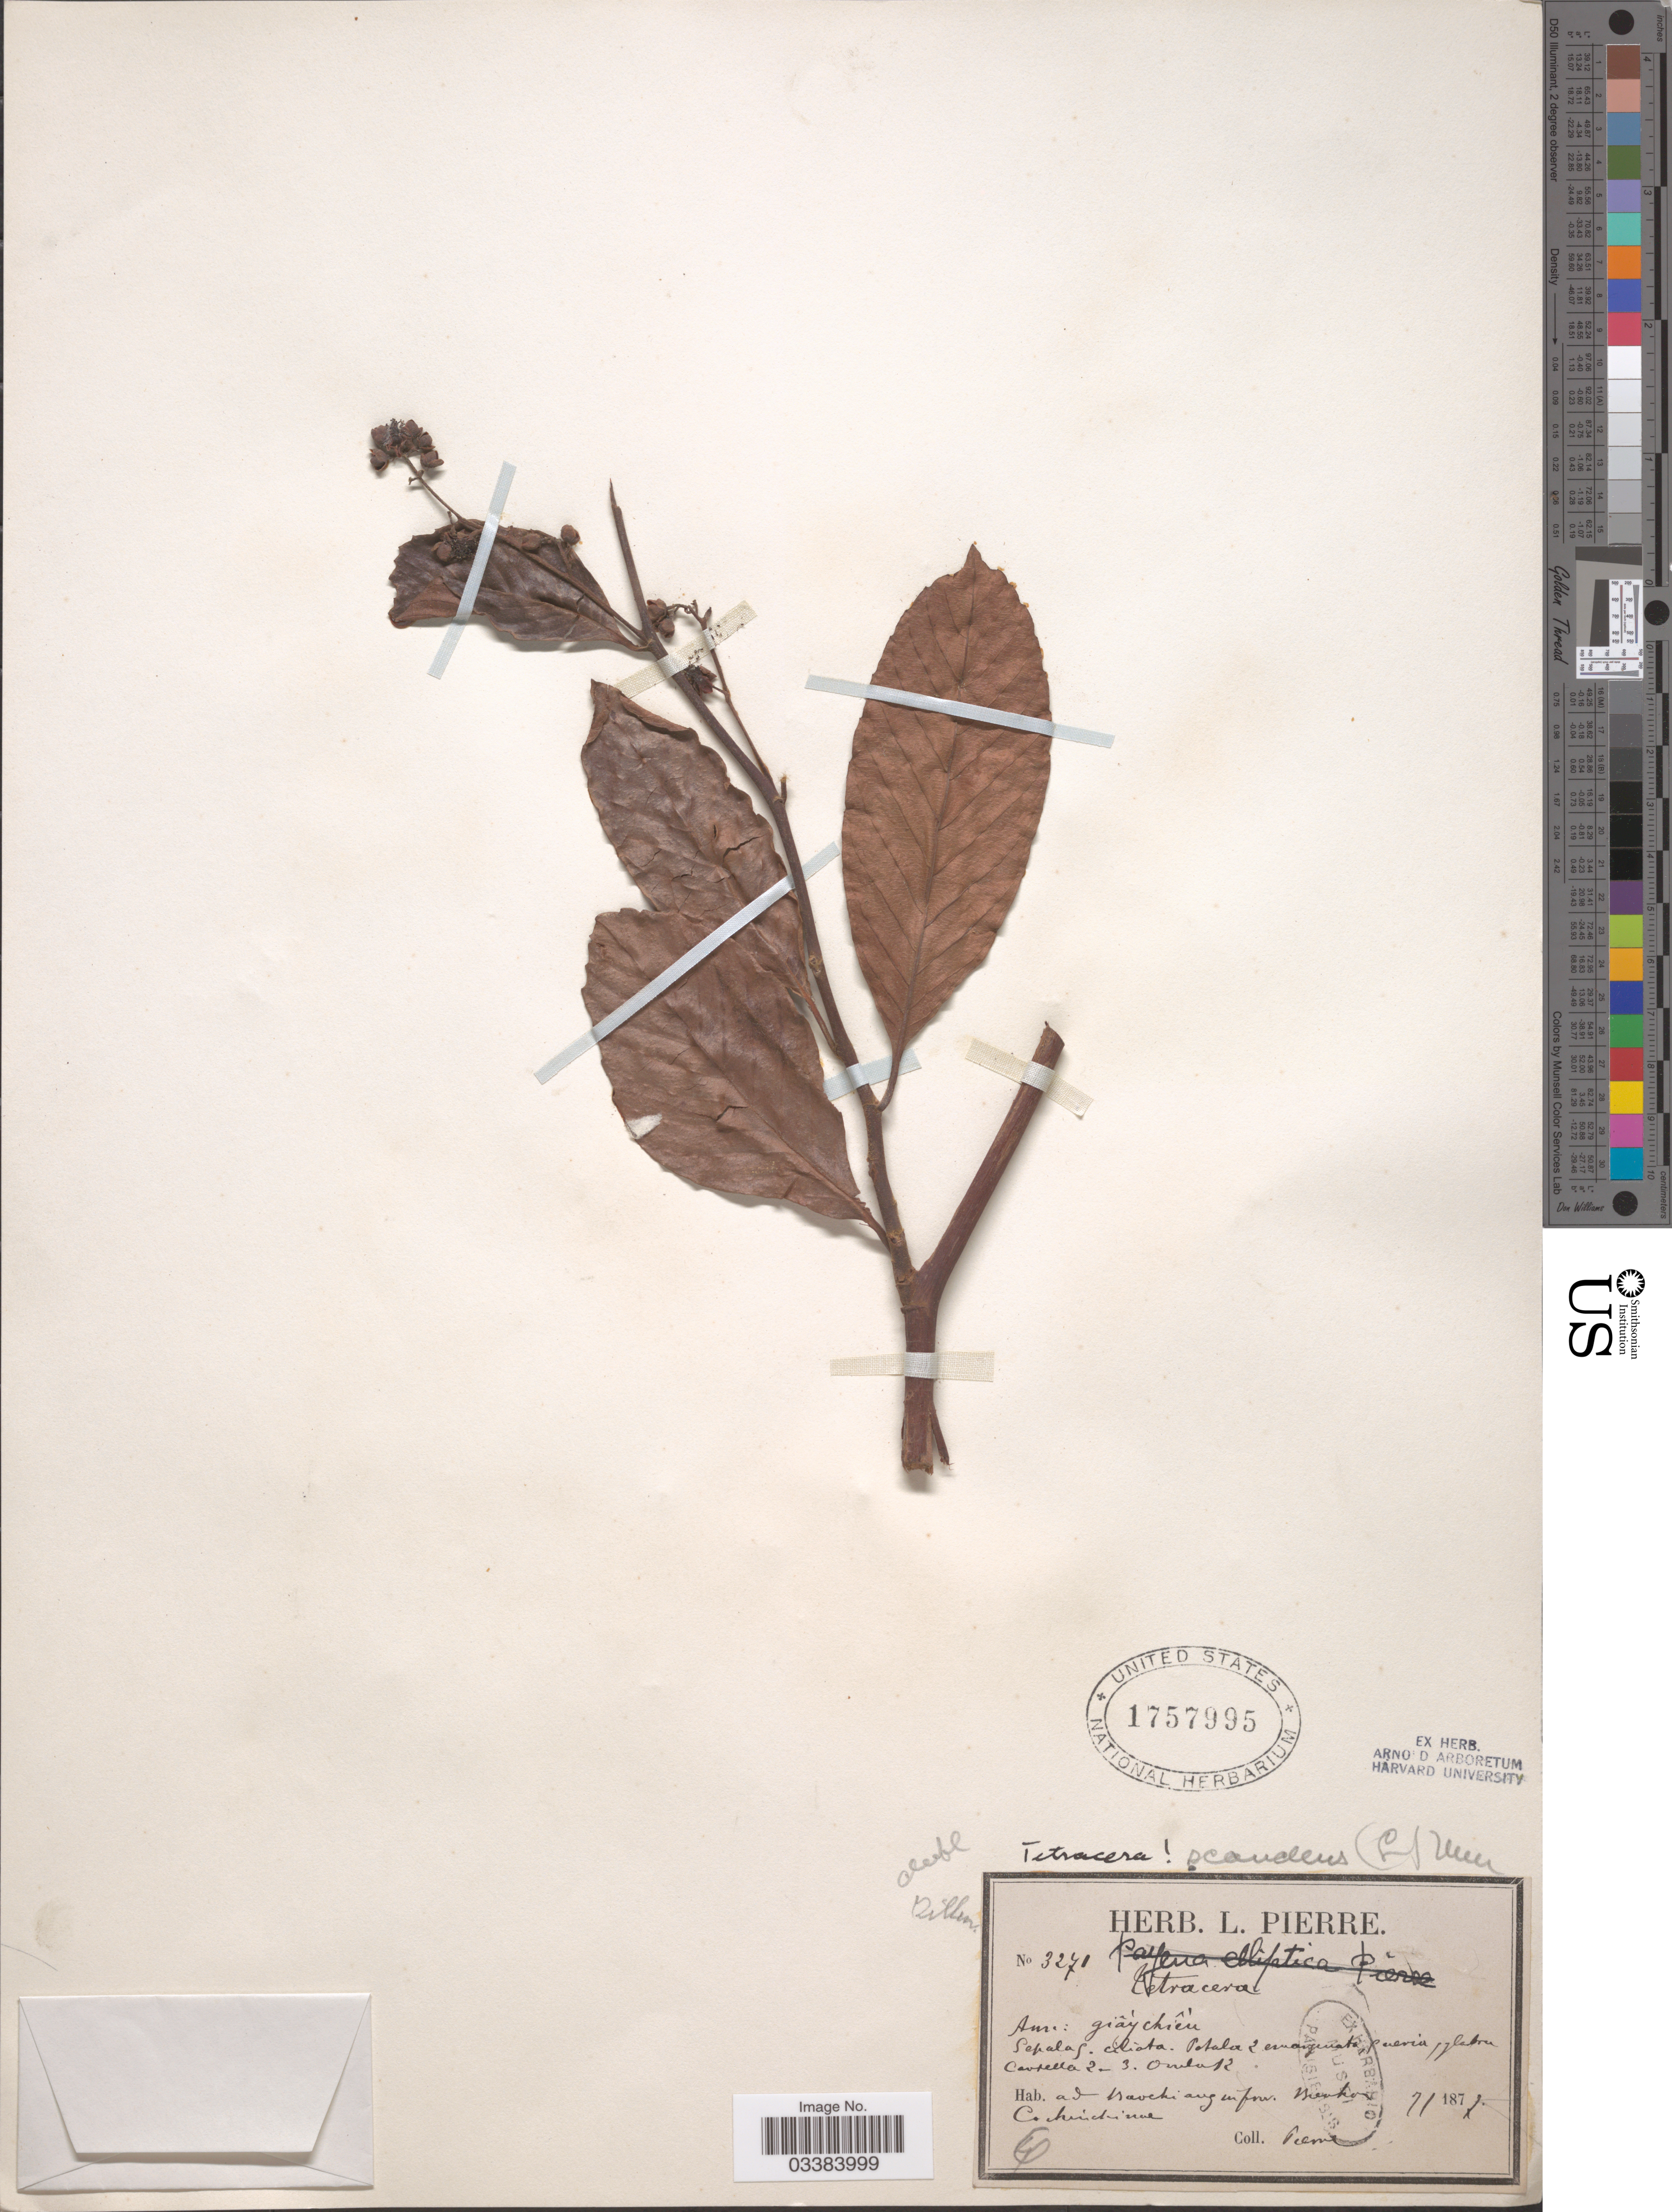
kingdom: Plantae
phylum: Tracheophyta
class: Magnoliopsida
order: Dilleniales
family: Dilleniaceae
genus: Tetracera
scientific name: Tetracera scandens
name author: (L.) Merr.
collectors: L. Pierre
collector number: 3271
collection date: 1877-07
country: Vietnam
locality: Ad Nochi [interpreted] ang [interpreted] in prov. Bienhoa Cochinchinae.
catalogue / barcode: US 1757995